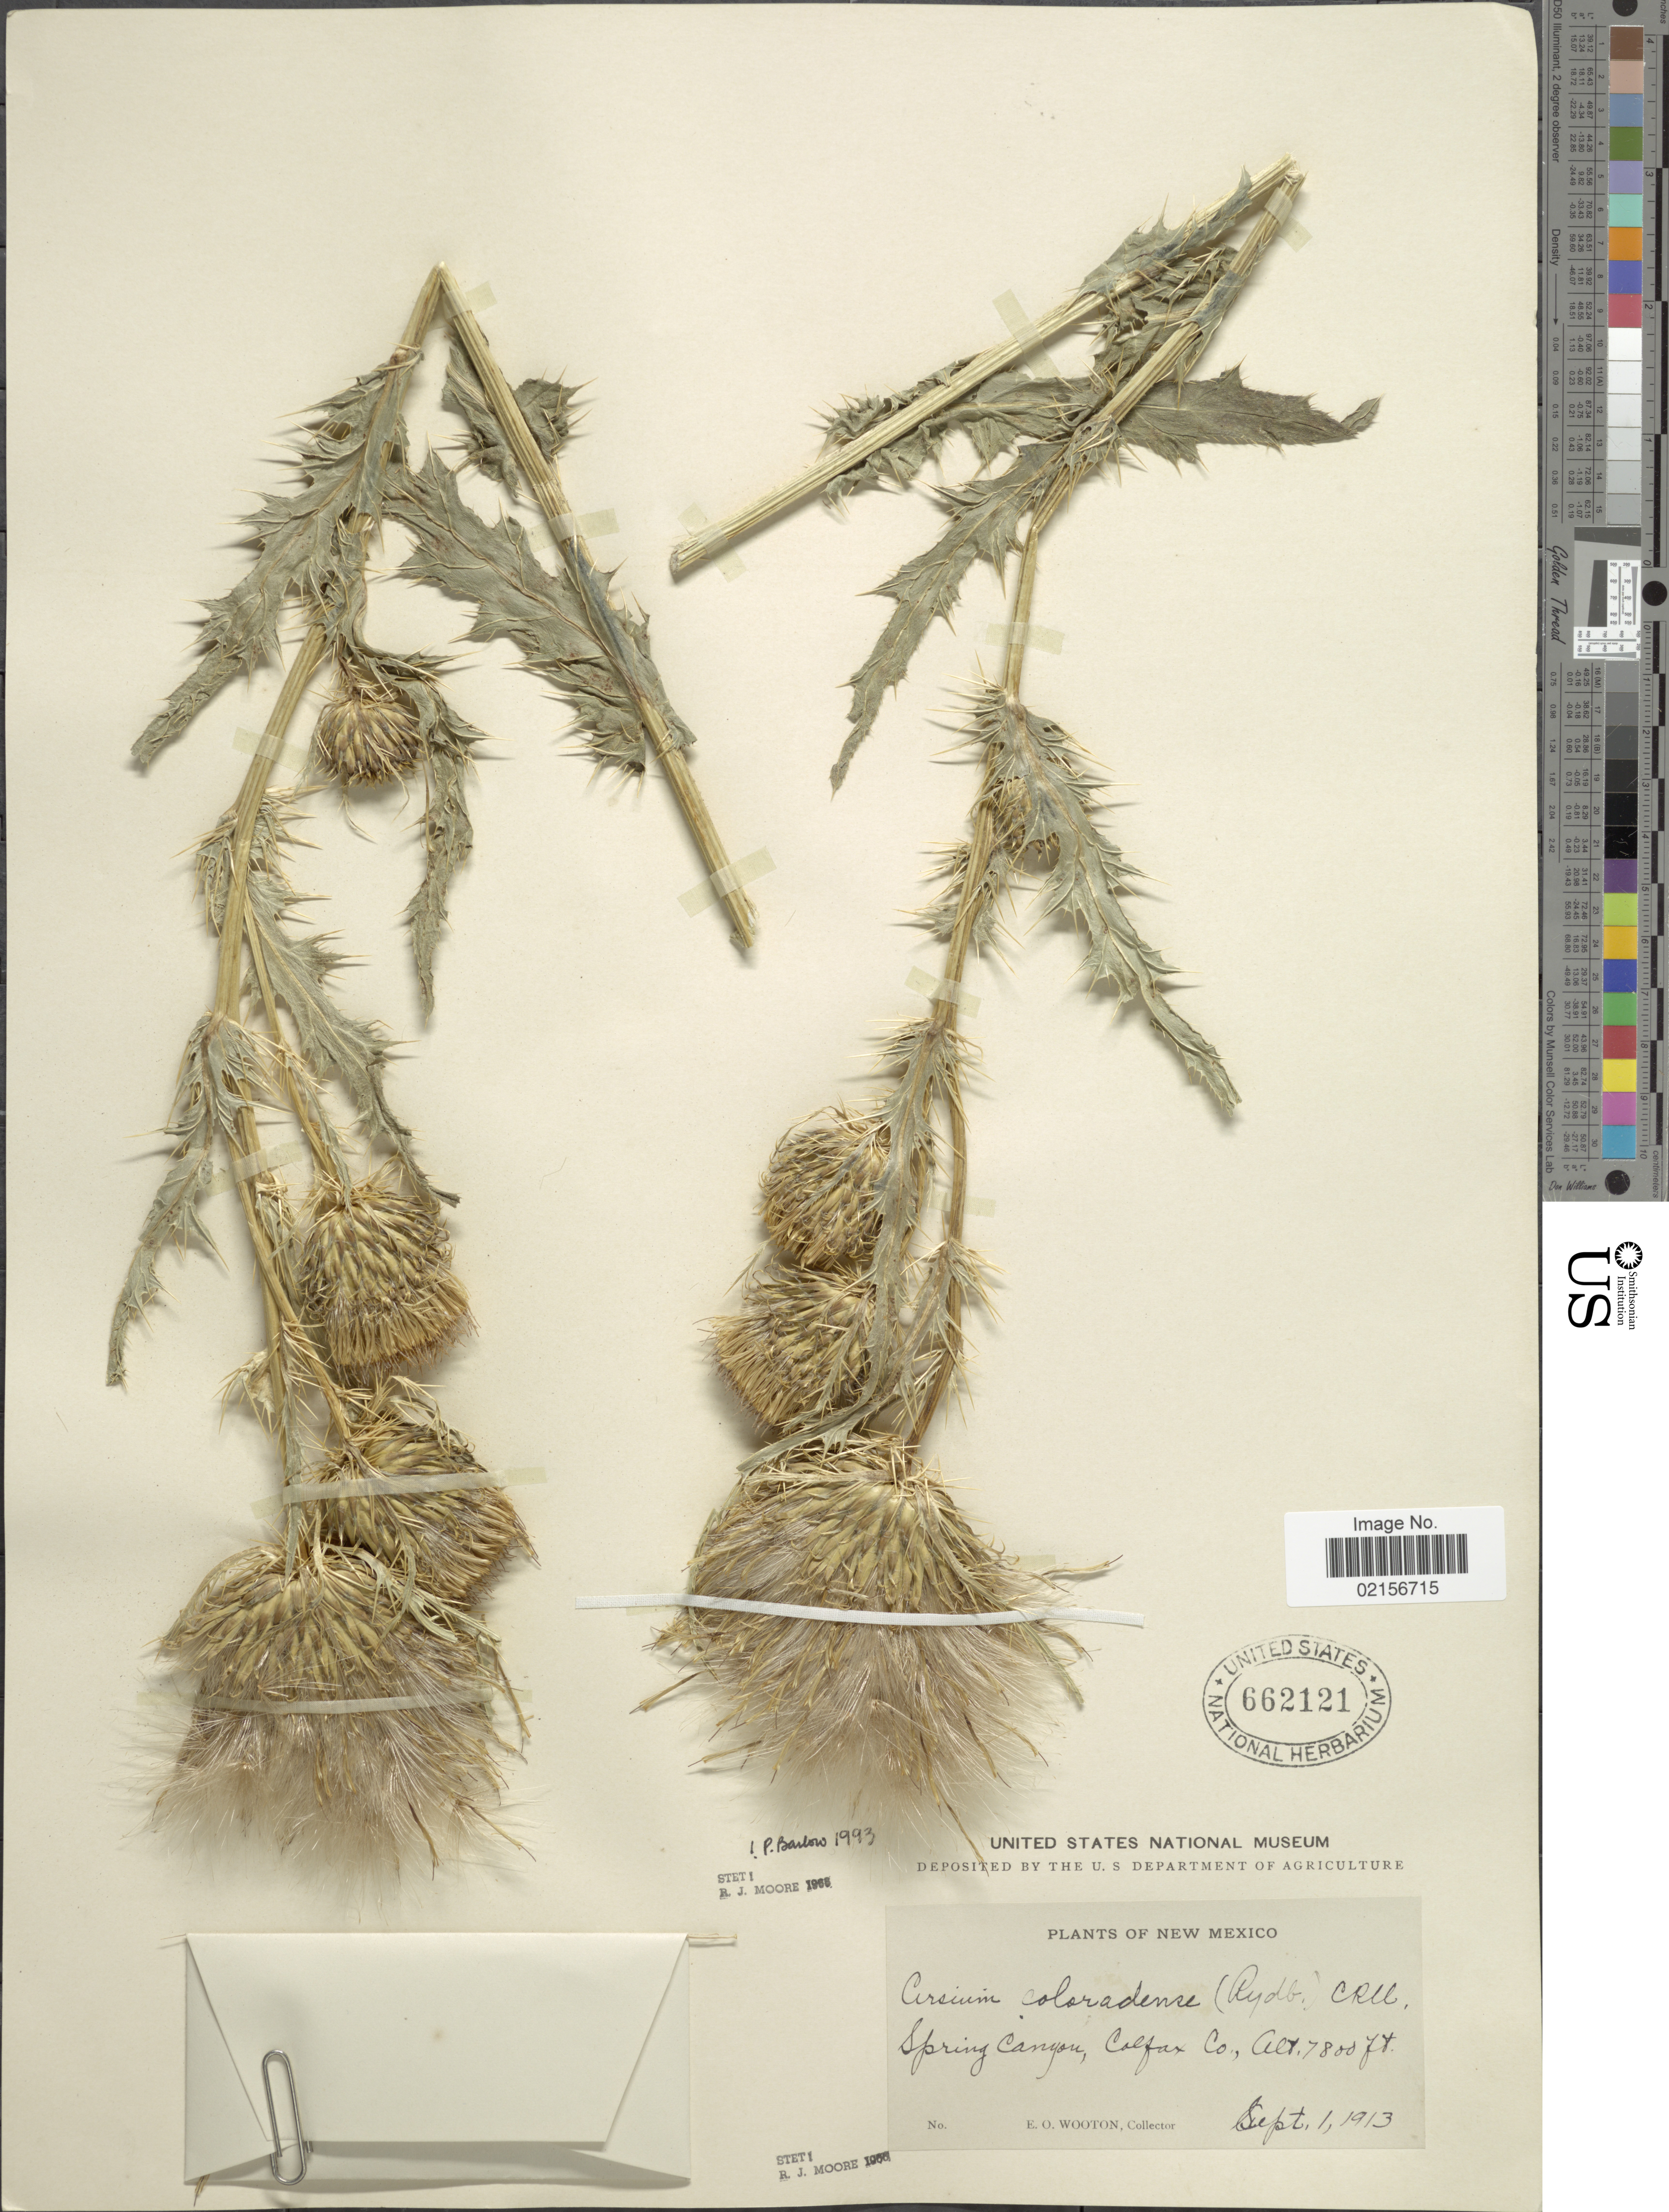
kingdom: Plantae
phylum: Tracheophyta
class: Magnoliopsida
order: Asterales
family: Asteraceae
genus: Cirsium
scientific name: Cirsium scariosum var. coloradense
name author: (Rydb.) D.J. Keil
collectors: E. O. Wooton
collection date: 1913-09-01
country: United States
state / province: New Mexico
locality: Spring Canyon, Colfax Co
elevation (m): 2377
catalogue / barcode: US 662121